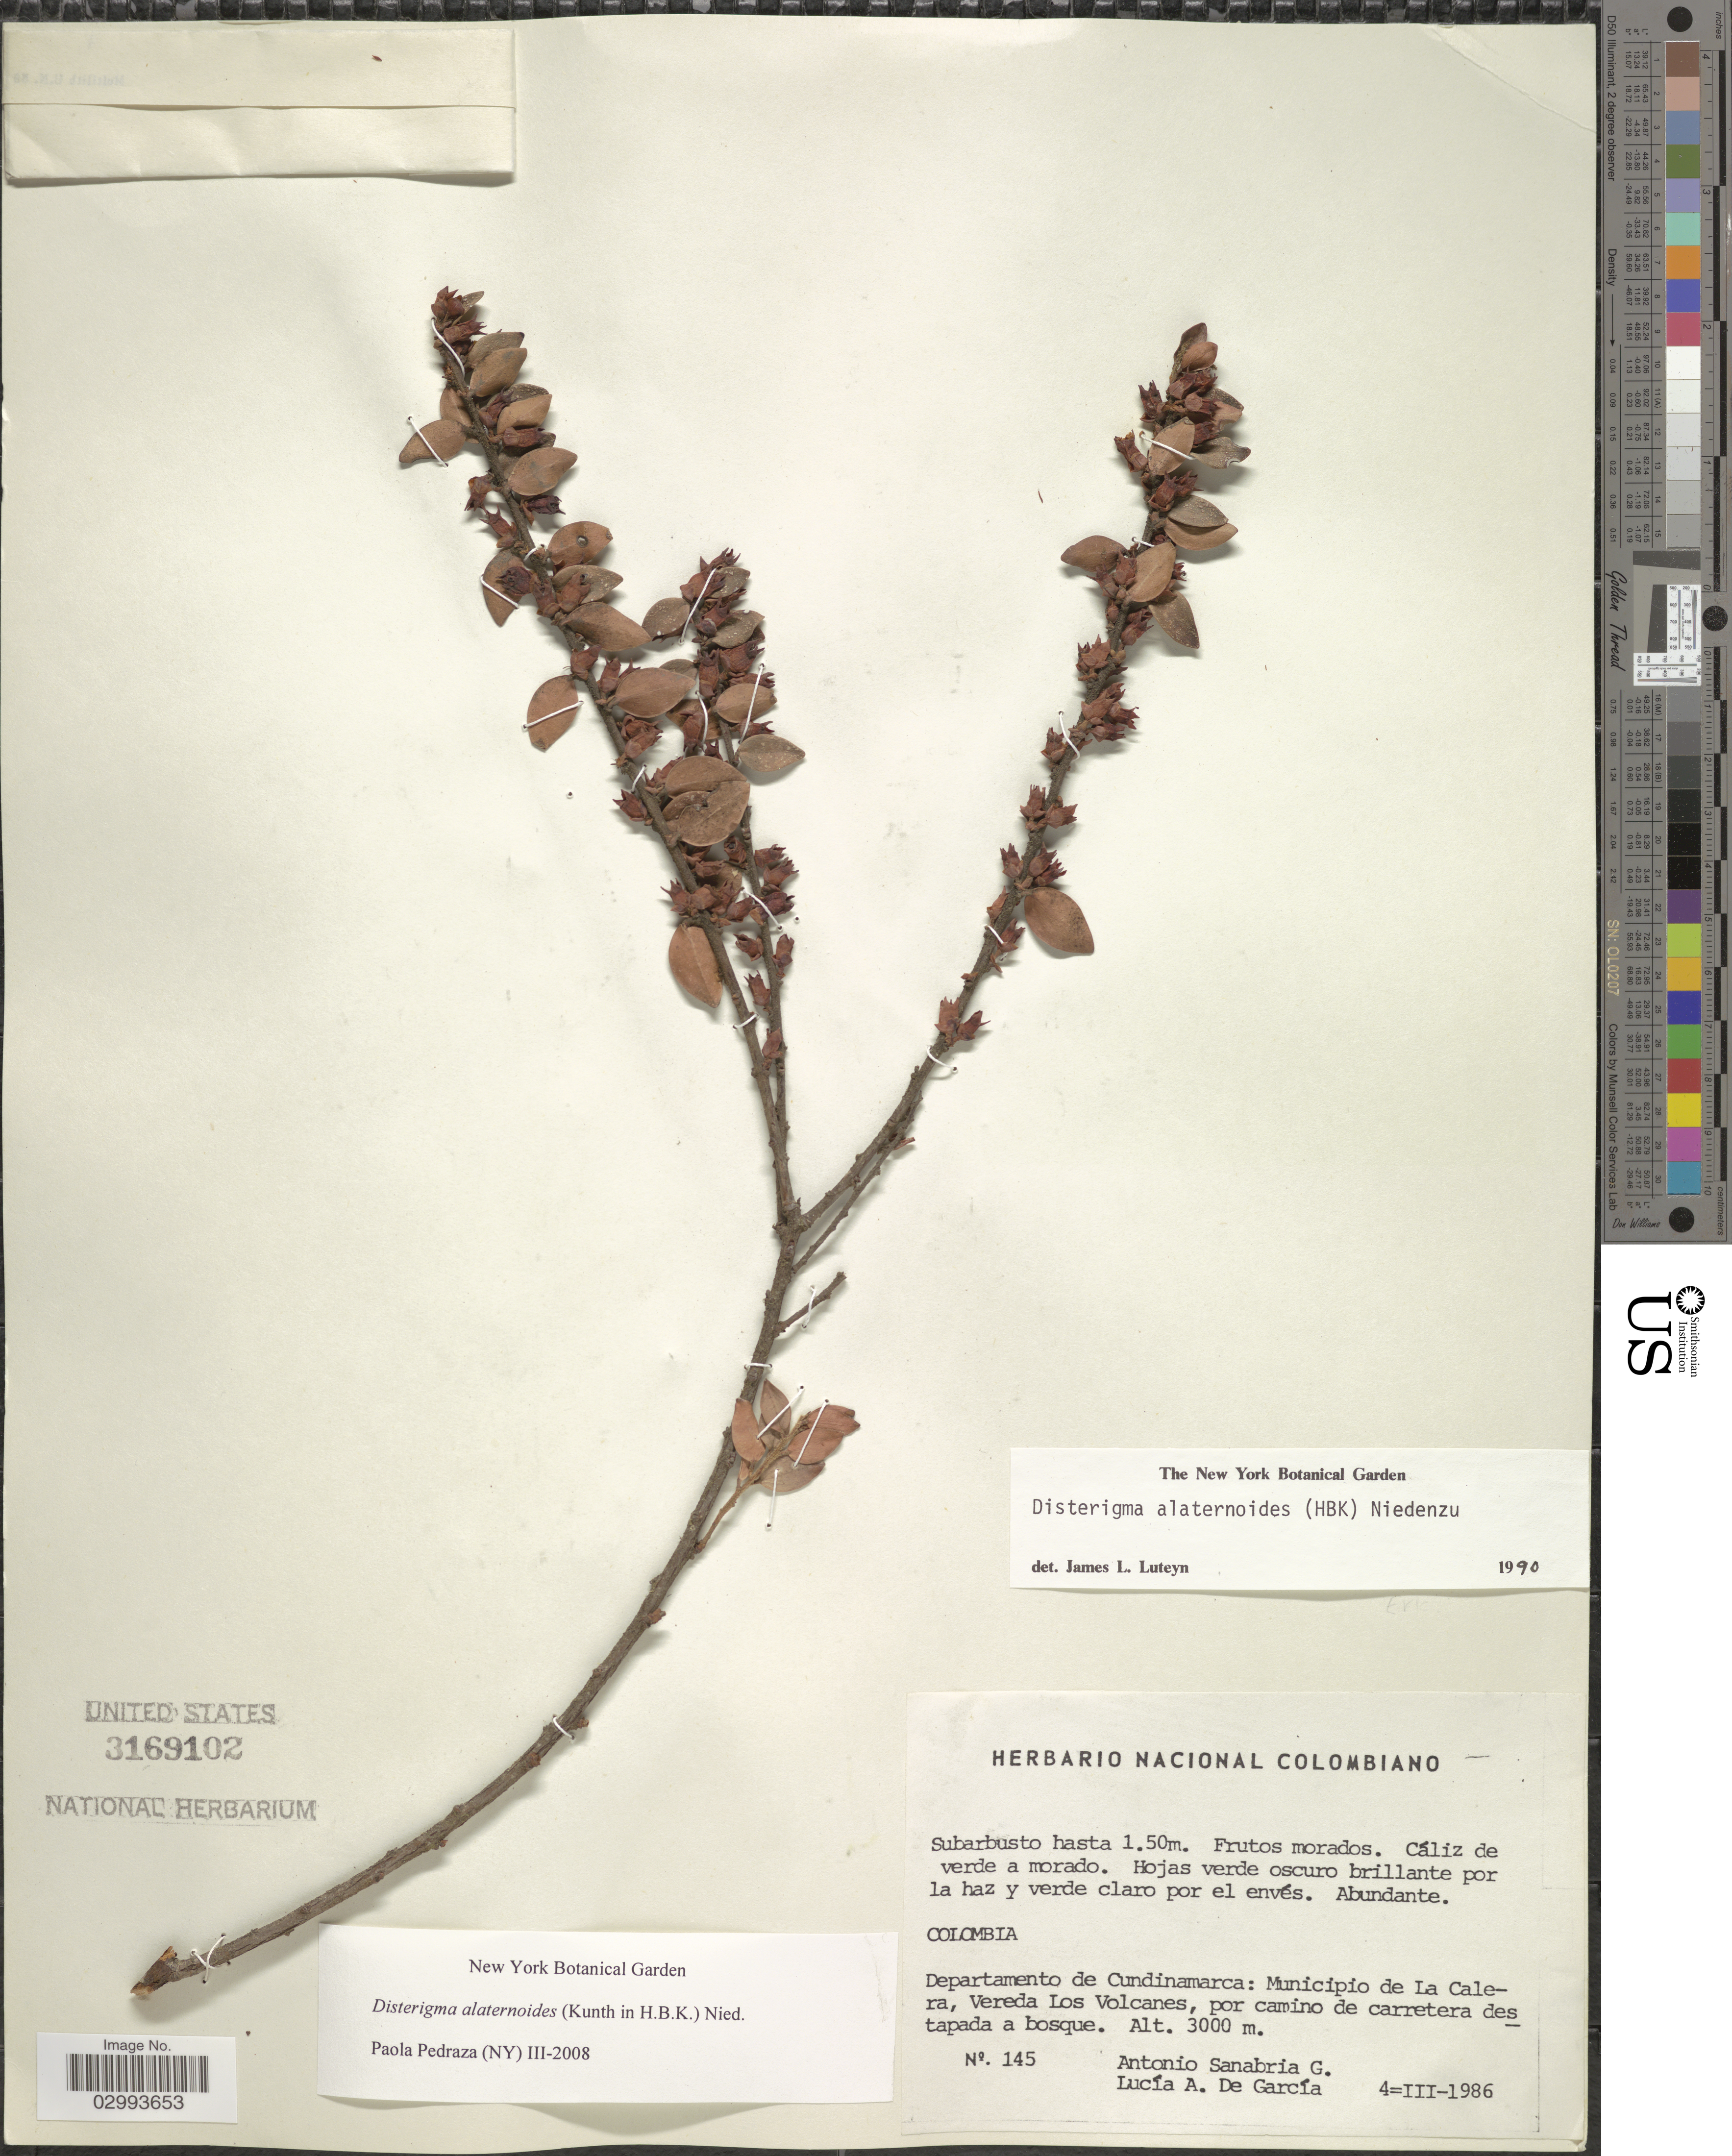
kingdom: Plantae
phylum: Tracheophyta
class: Magnoliopsida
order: Ericales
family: Ericaceae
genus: Disterigma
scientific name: Disterigma alaternoides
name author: (Kunth) Nied.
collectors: A. Sanabria G. & L. De García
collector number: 145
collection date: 1986-03-04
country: Colombia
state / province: Cundinamarca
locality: Departamento de Cundinamarca, Municipio de La Calera, Vereda Los Volcanes, por camino de carretera des tapada a bosque.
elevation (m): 3000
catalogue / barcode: US 3169102